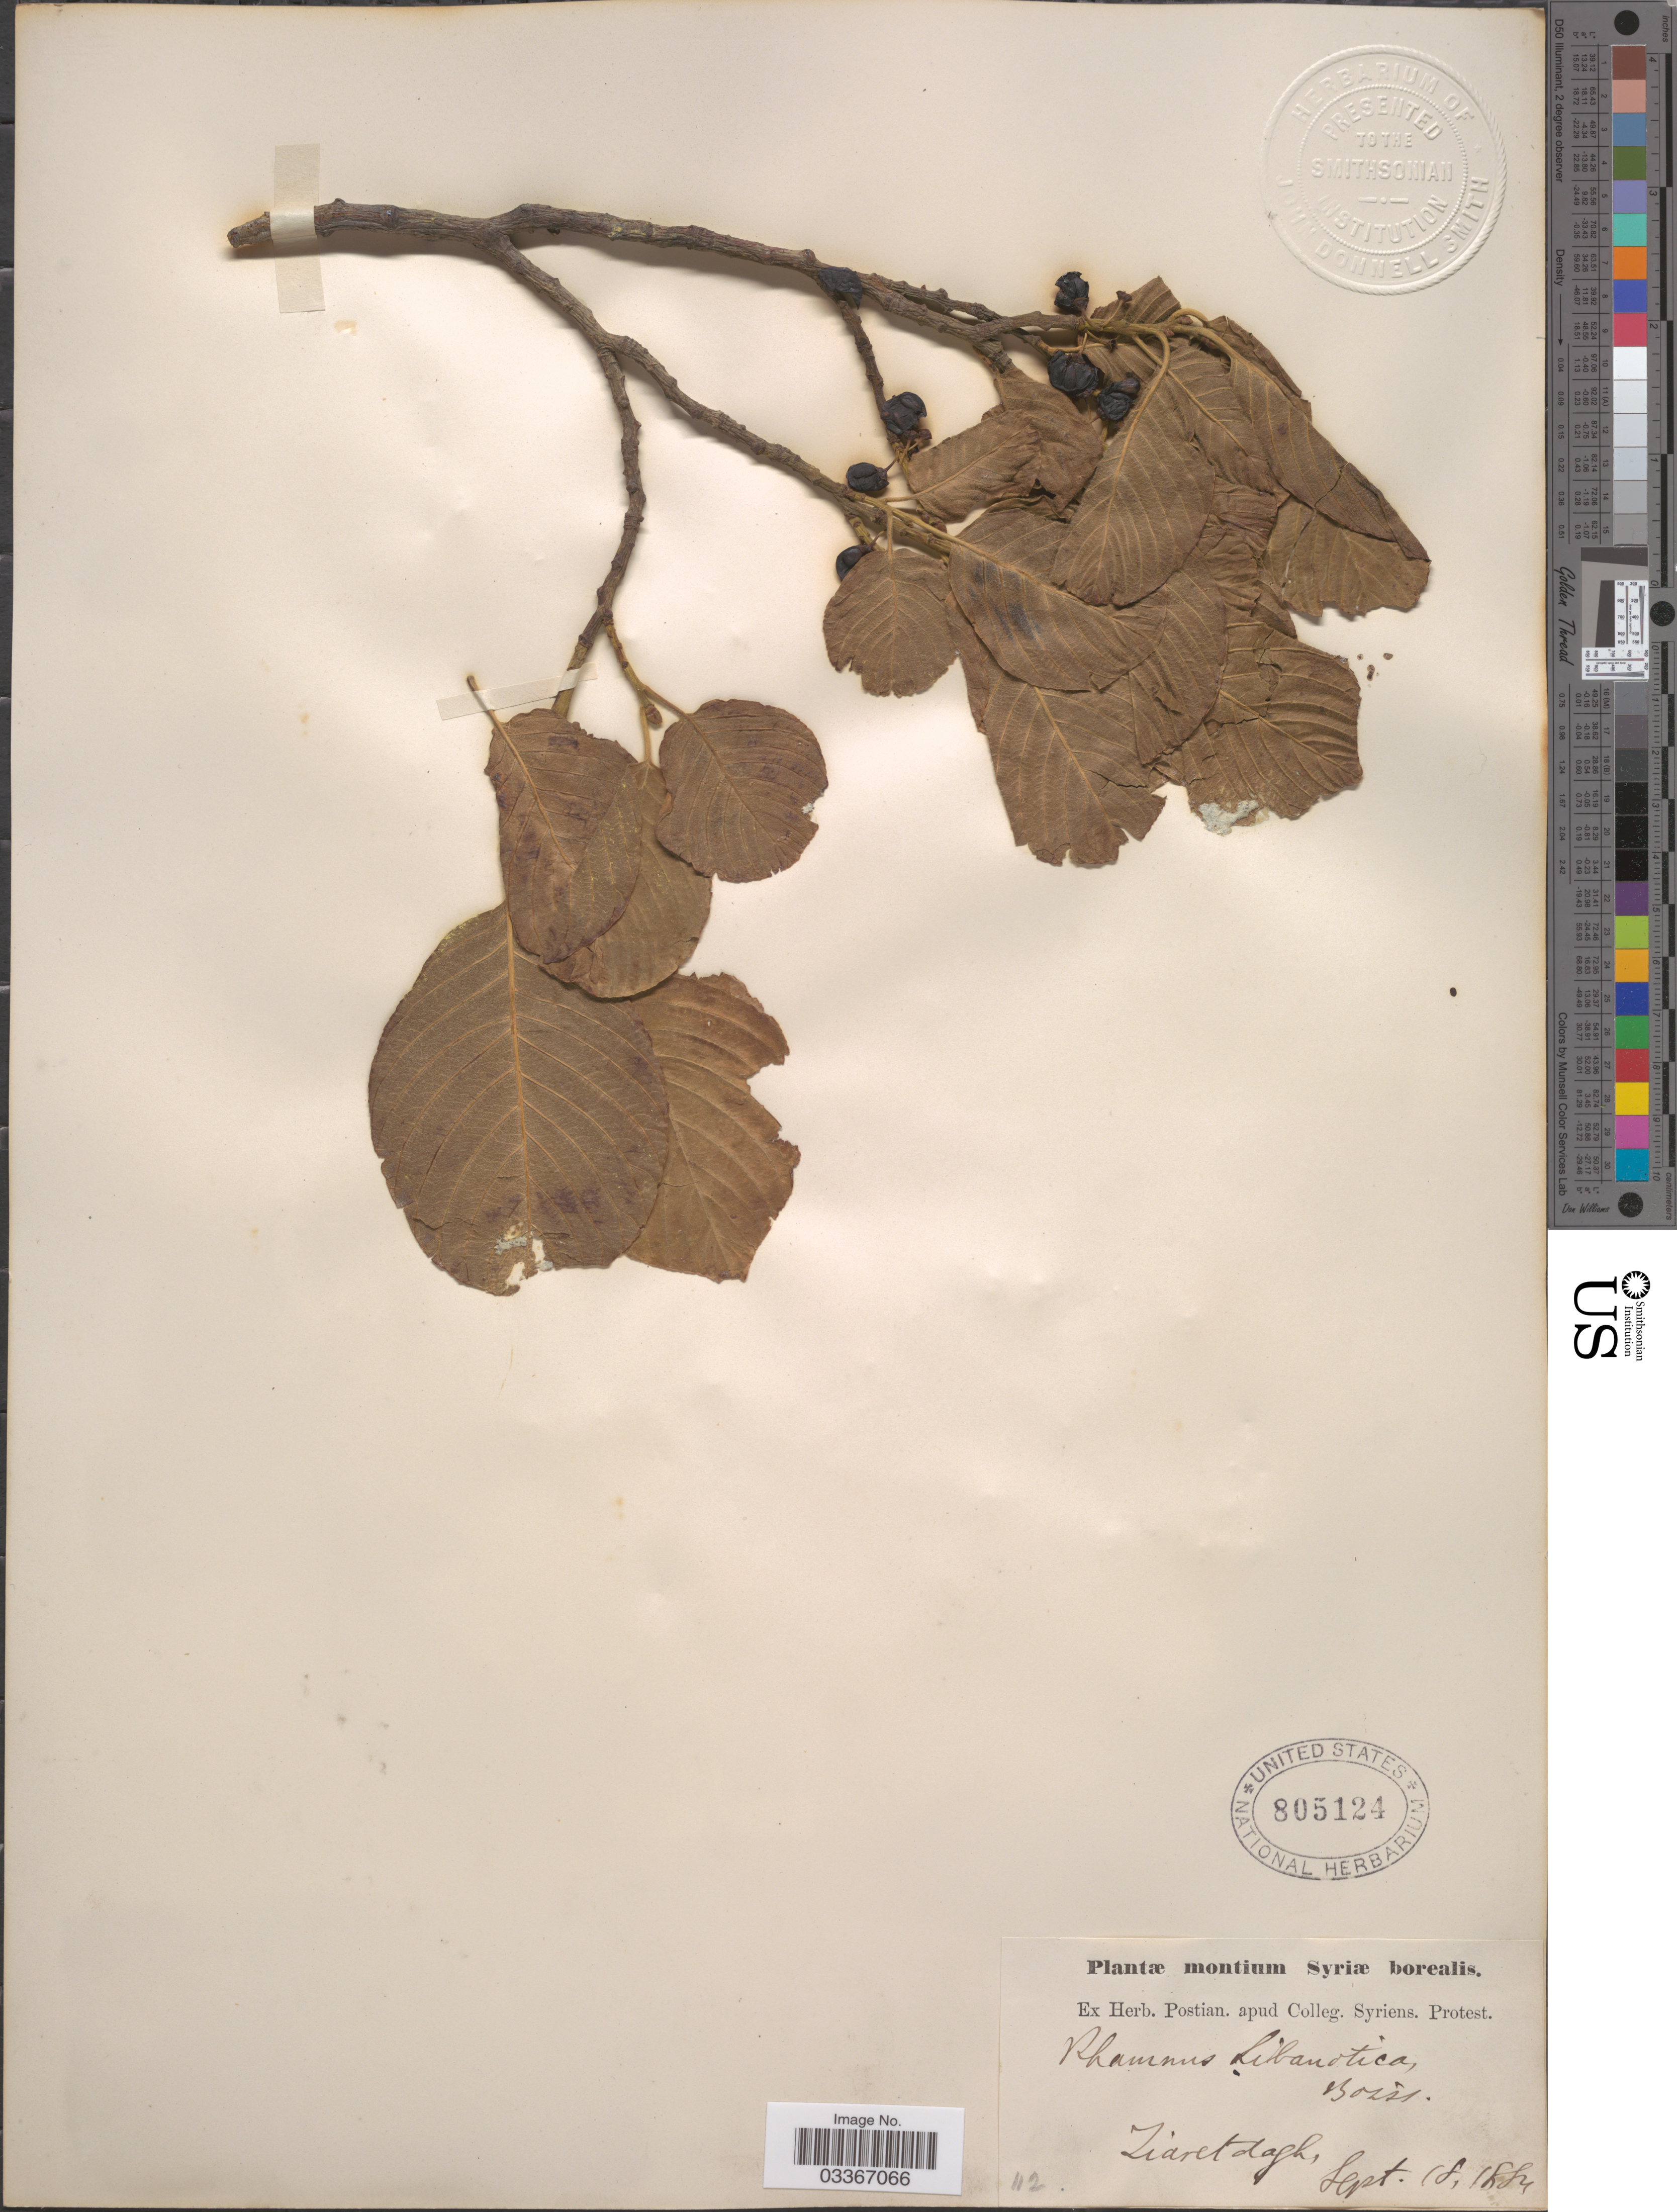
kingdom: Plantae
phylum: Tracheophyta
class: Magnoliopsida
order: Rosales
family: Rhamnaceae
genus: Rhamnus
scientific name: Rhamnus libanotica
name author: Boiss.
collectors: ex herb. Postian. apud Colleg. Syriens. Protest. USE "Fannie P. A. Shepard" (10308853) AS PRIMARY COLLECTOR INSTEAD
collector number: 112?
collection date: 1884-09-18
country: Syria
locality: Montium Syriæ borealis. Ziaretdagh.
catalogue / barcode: US 805124